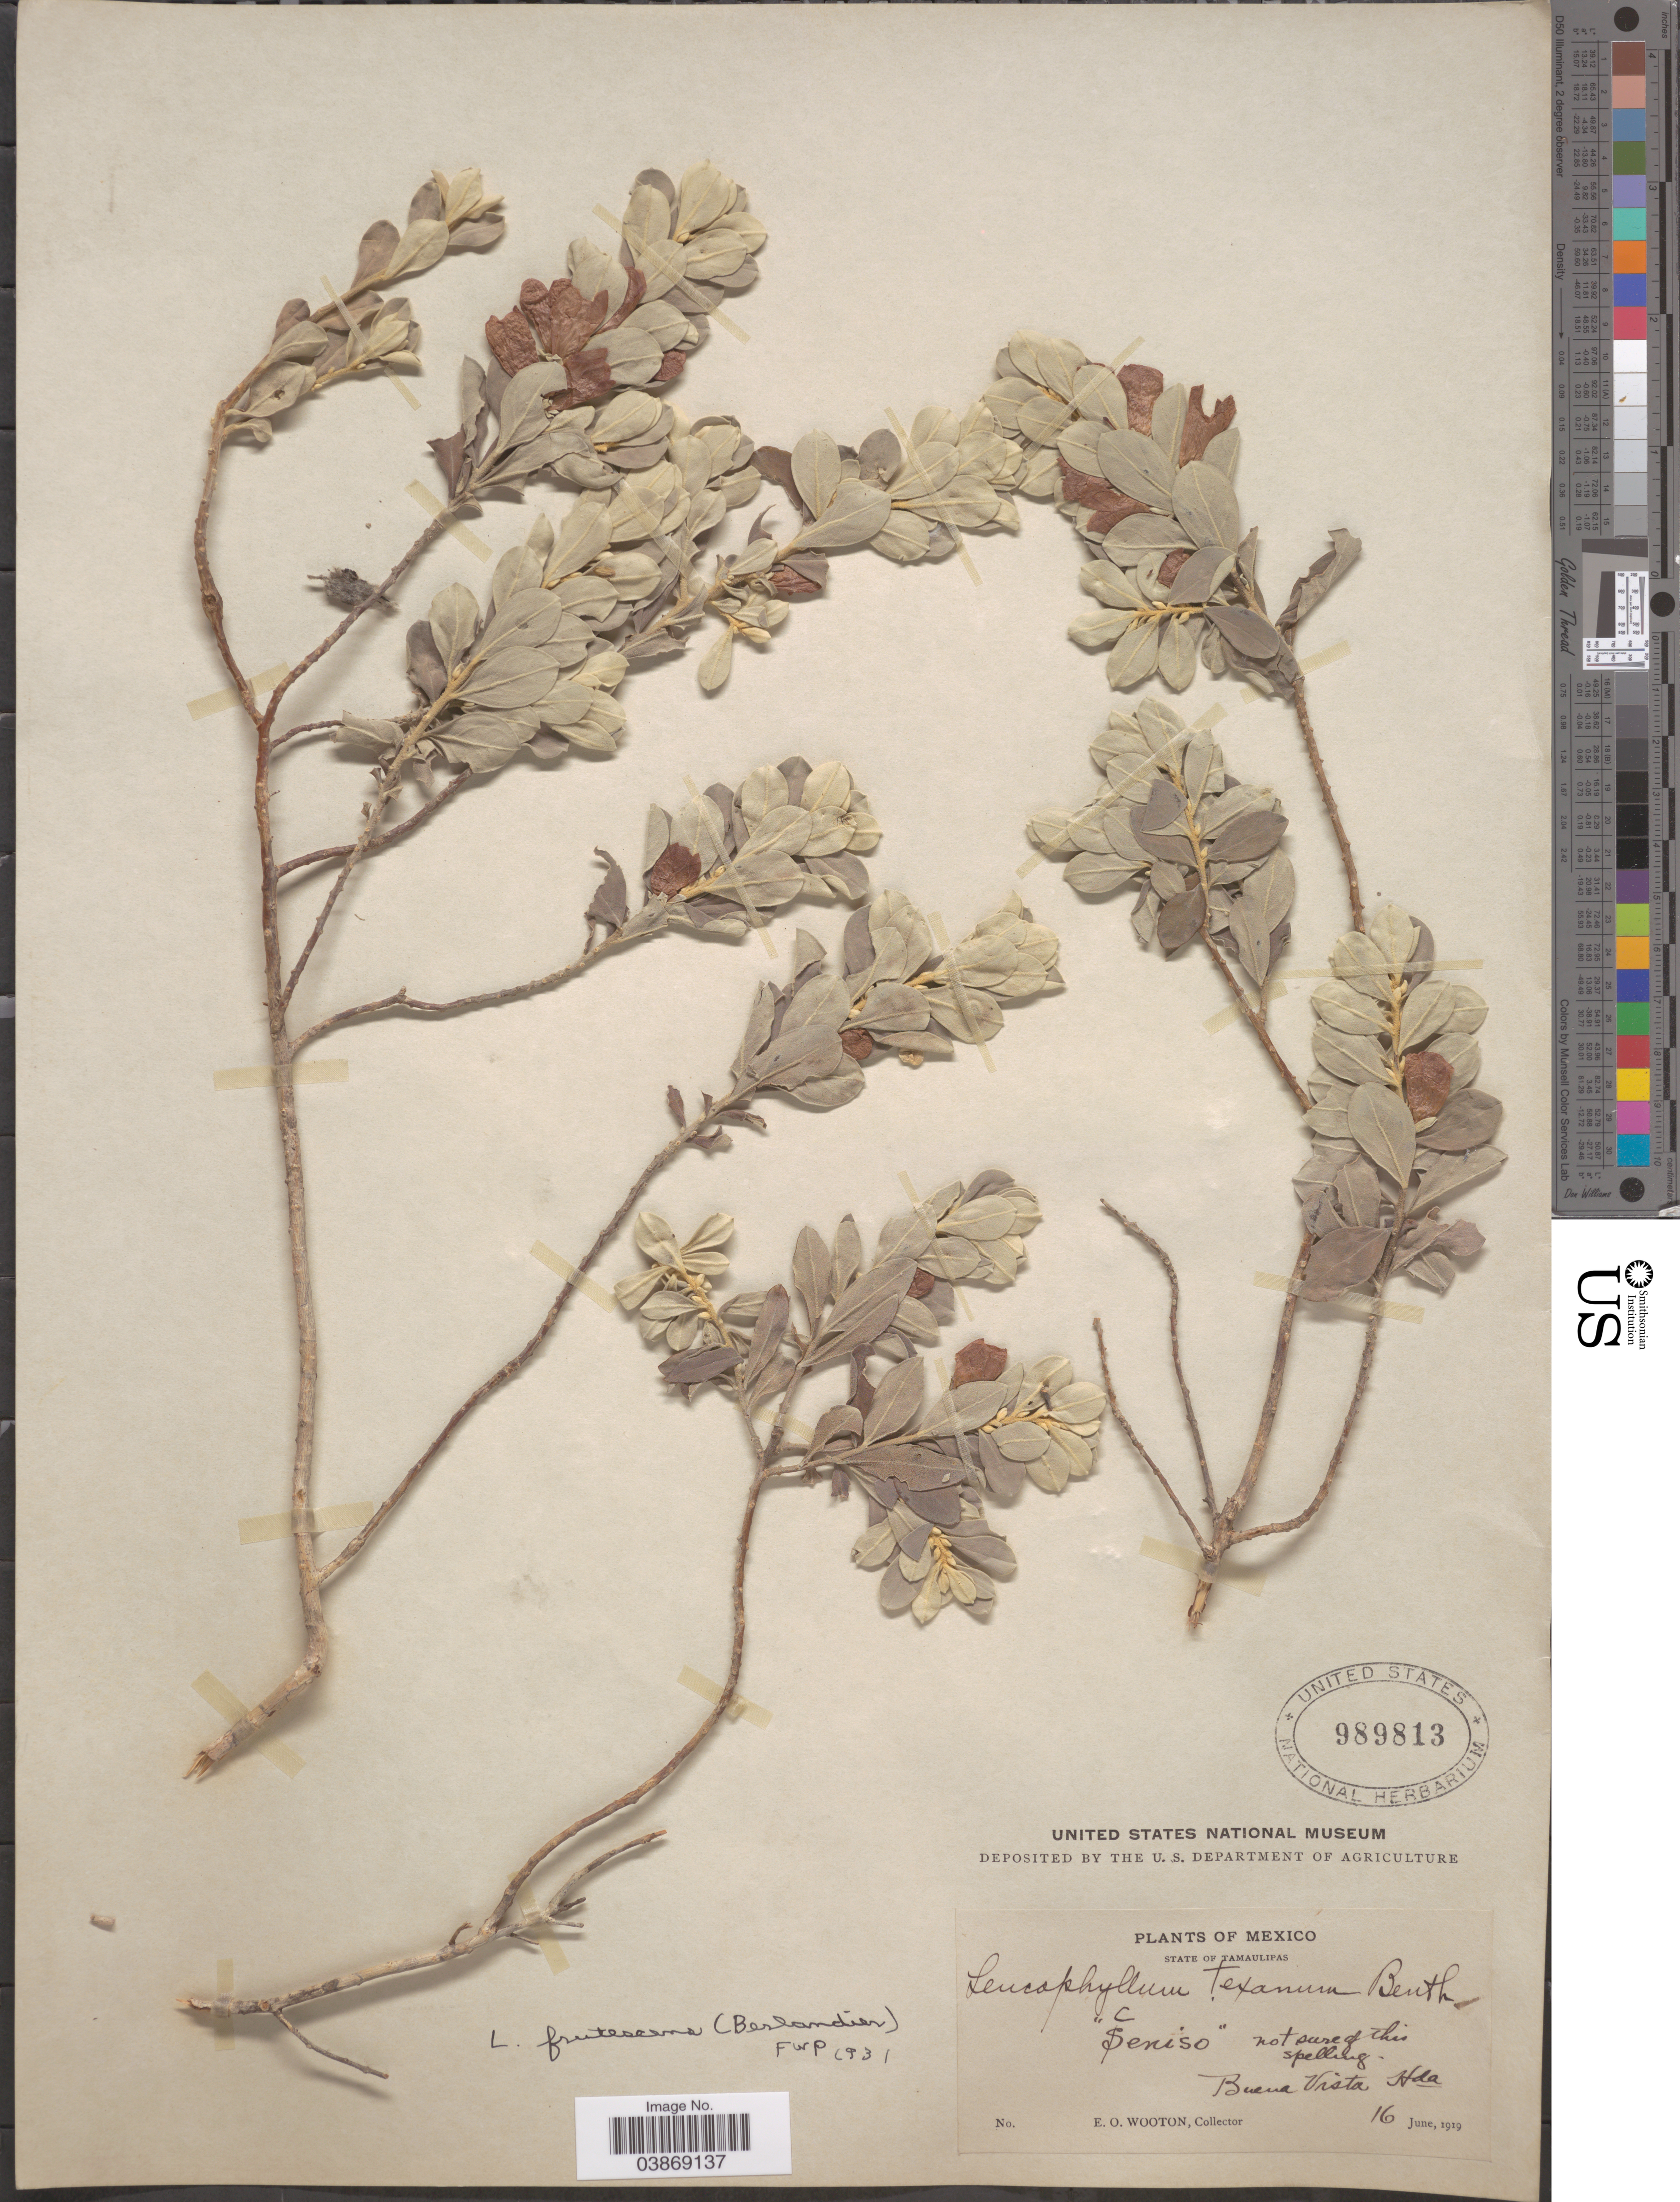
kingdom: Plantae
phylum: Tracheophyta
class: Magnoliopsida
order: Lamiales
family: Scrophulariaceae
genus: Leucophyllum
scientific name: Leucophyllum frutescens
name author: (Berland.) I.M. Johnst.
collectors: E. O. Wooton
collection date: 1919-06-16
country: Mexico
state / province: Tamaulipas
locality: Buena Vista Hda.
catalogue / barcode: US 989813